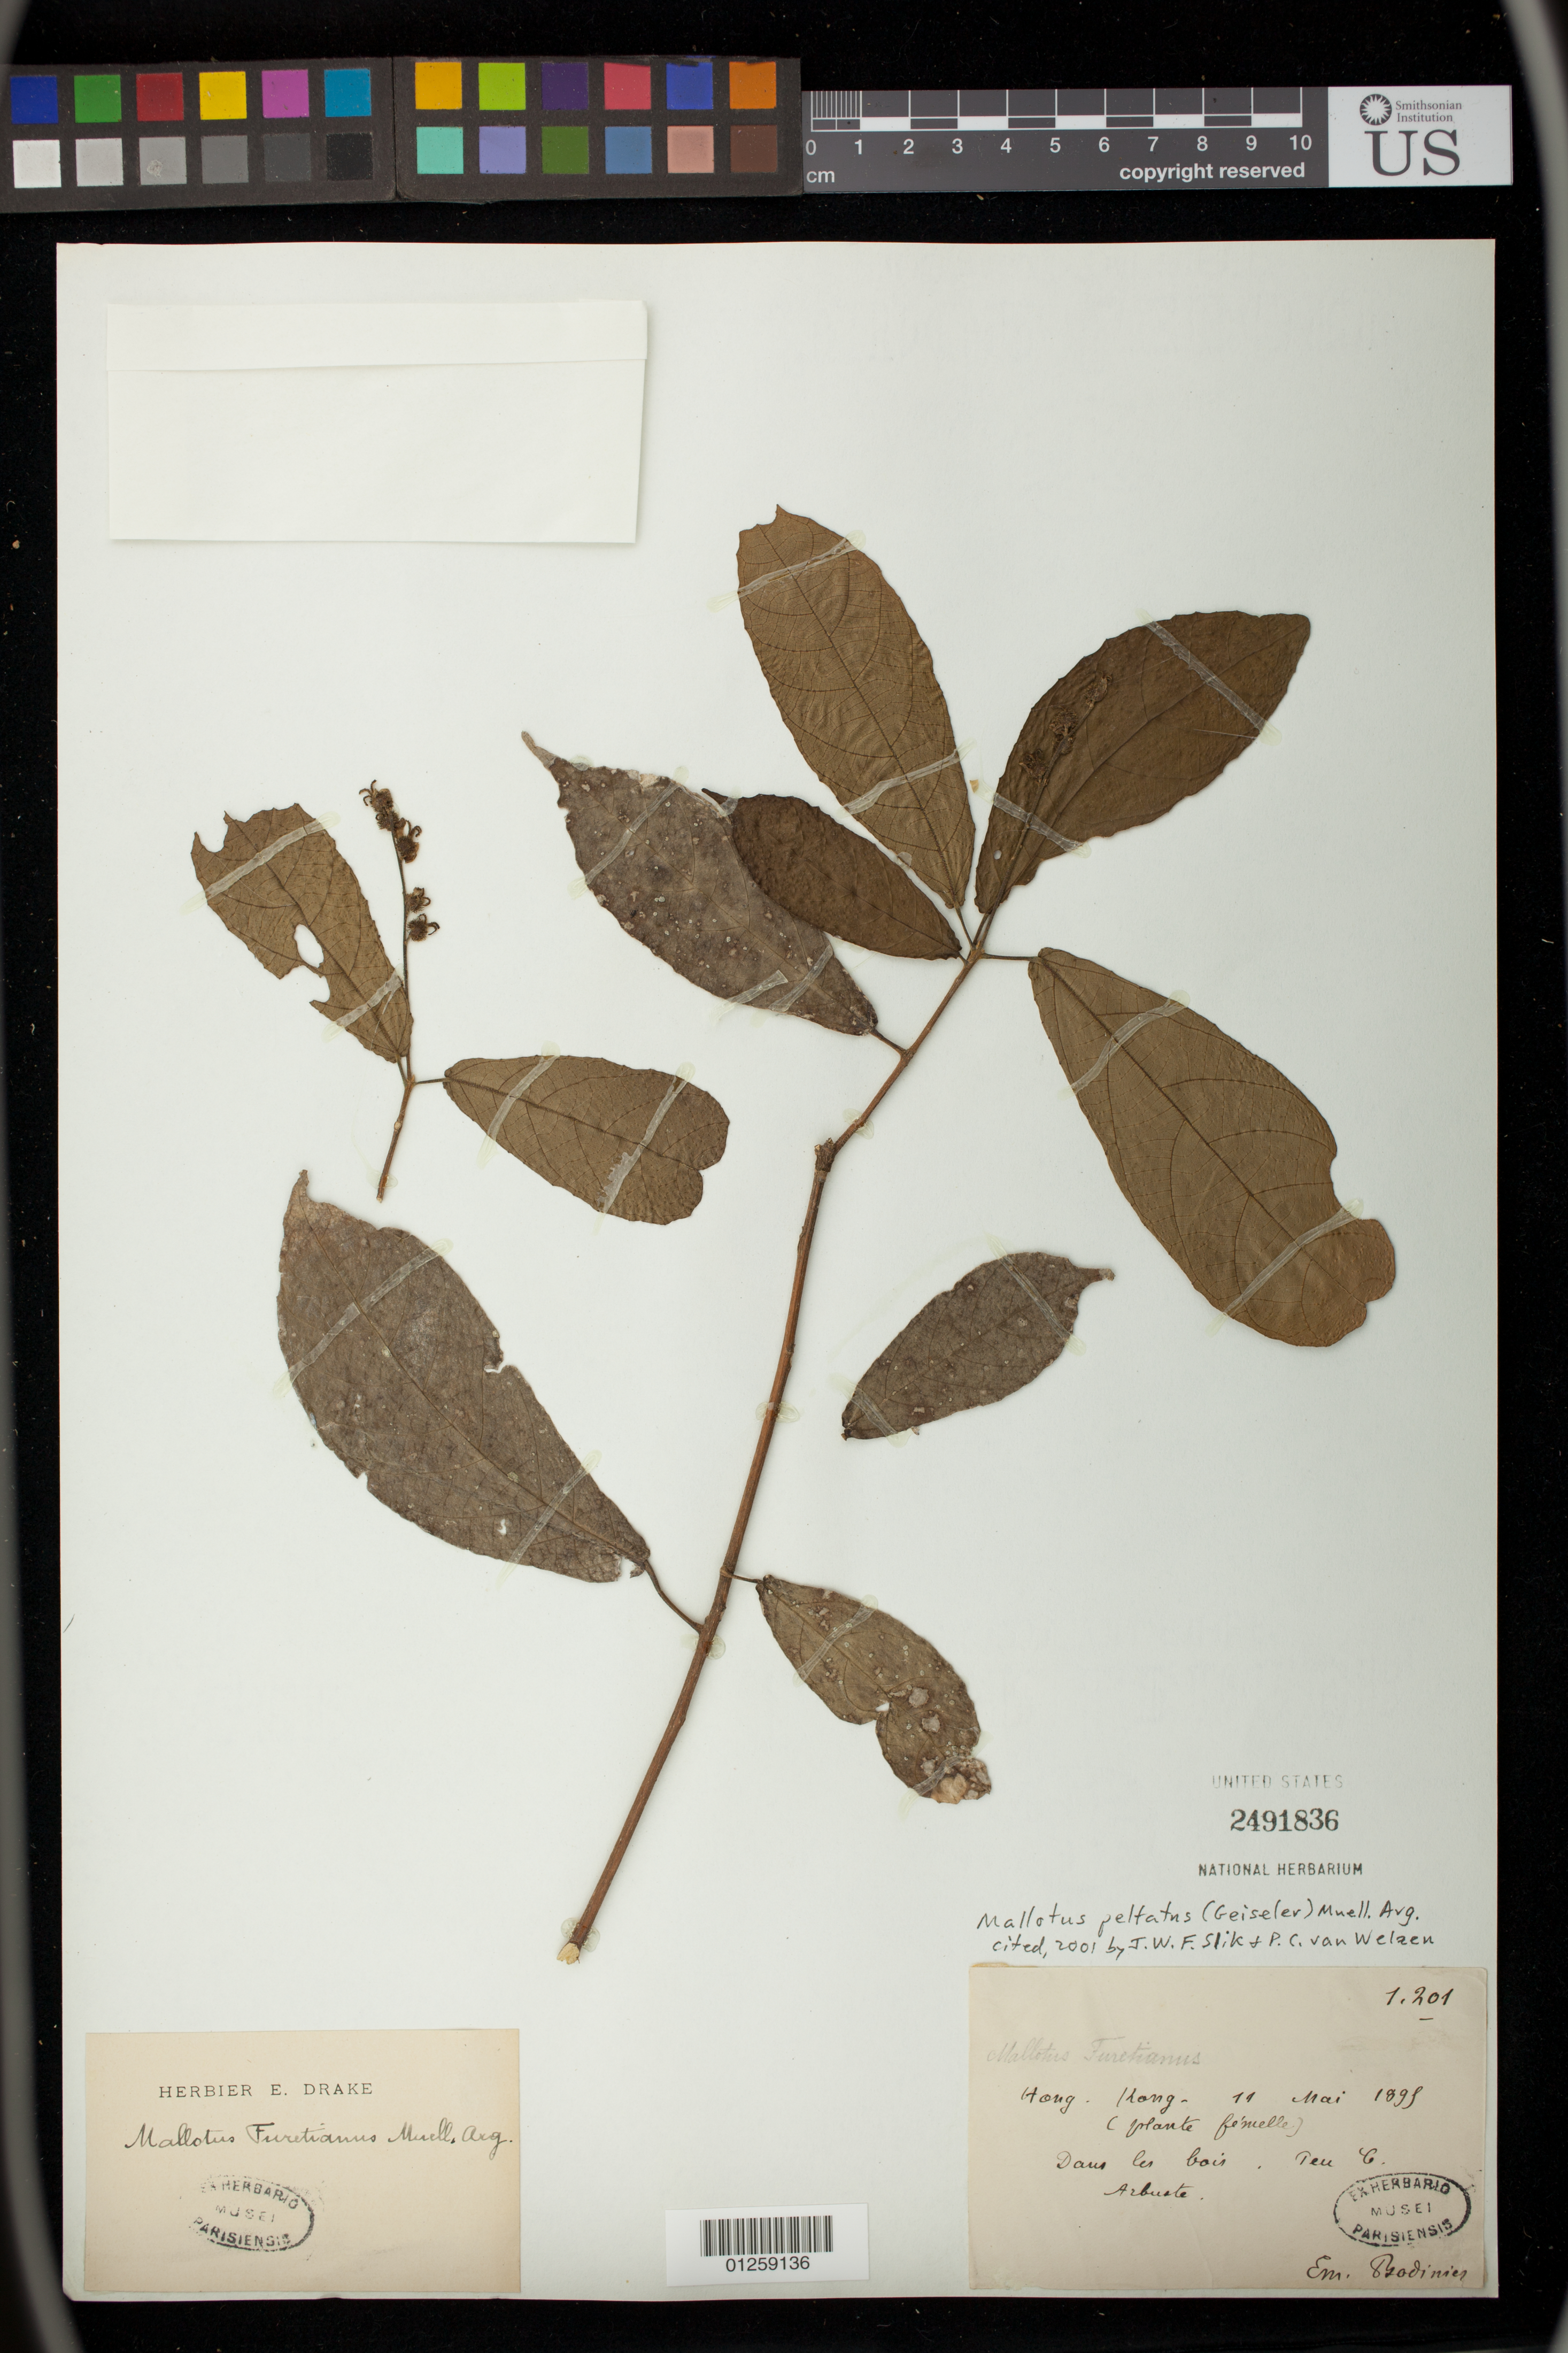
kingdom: Plantae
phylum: Tracheophyta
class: Magnoliopsida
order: Malpighiales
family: Euphorbiaceae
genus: Mallotus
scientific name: Mallotus peltatus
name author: (Geiseler) Müll. Arg.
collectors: E. M. Bodinier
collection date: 1899-05-11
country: China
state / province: Hong Kong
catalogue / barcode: US 2491836